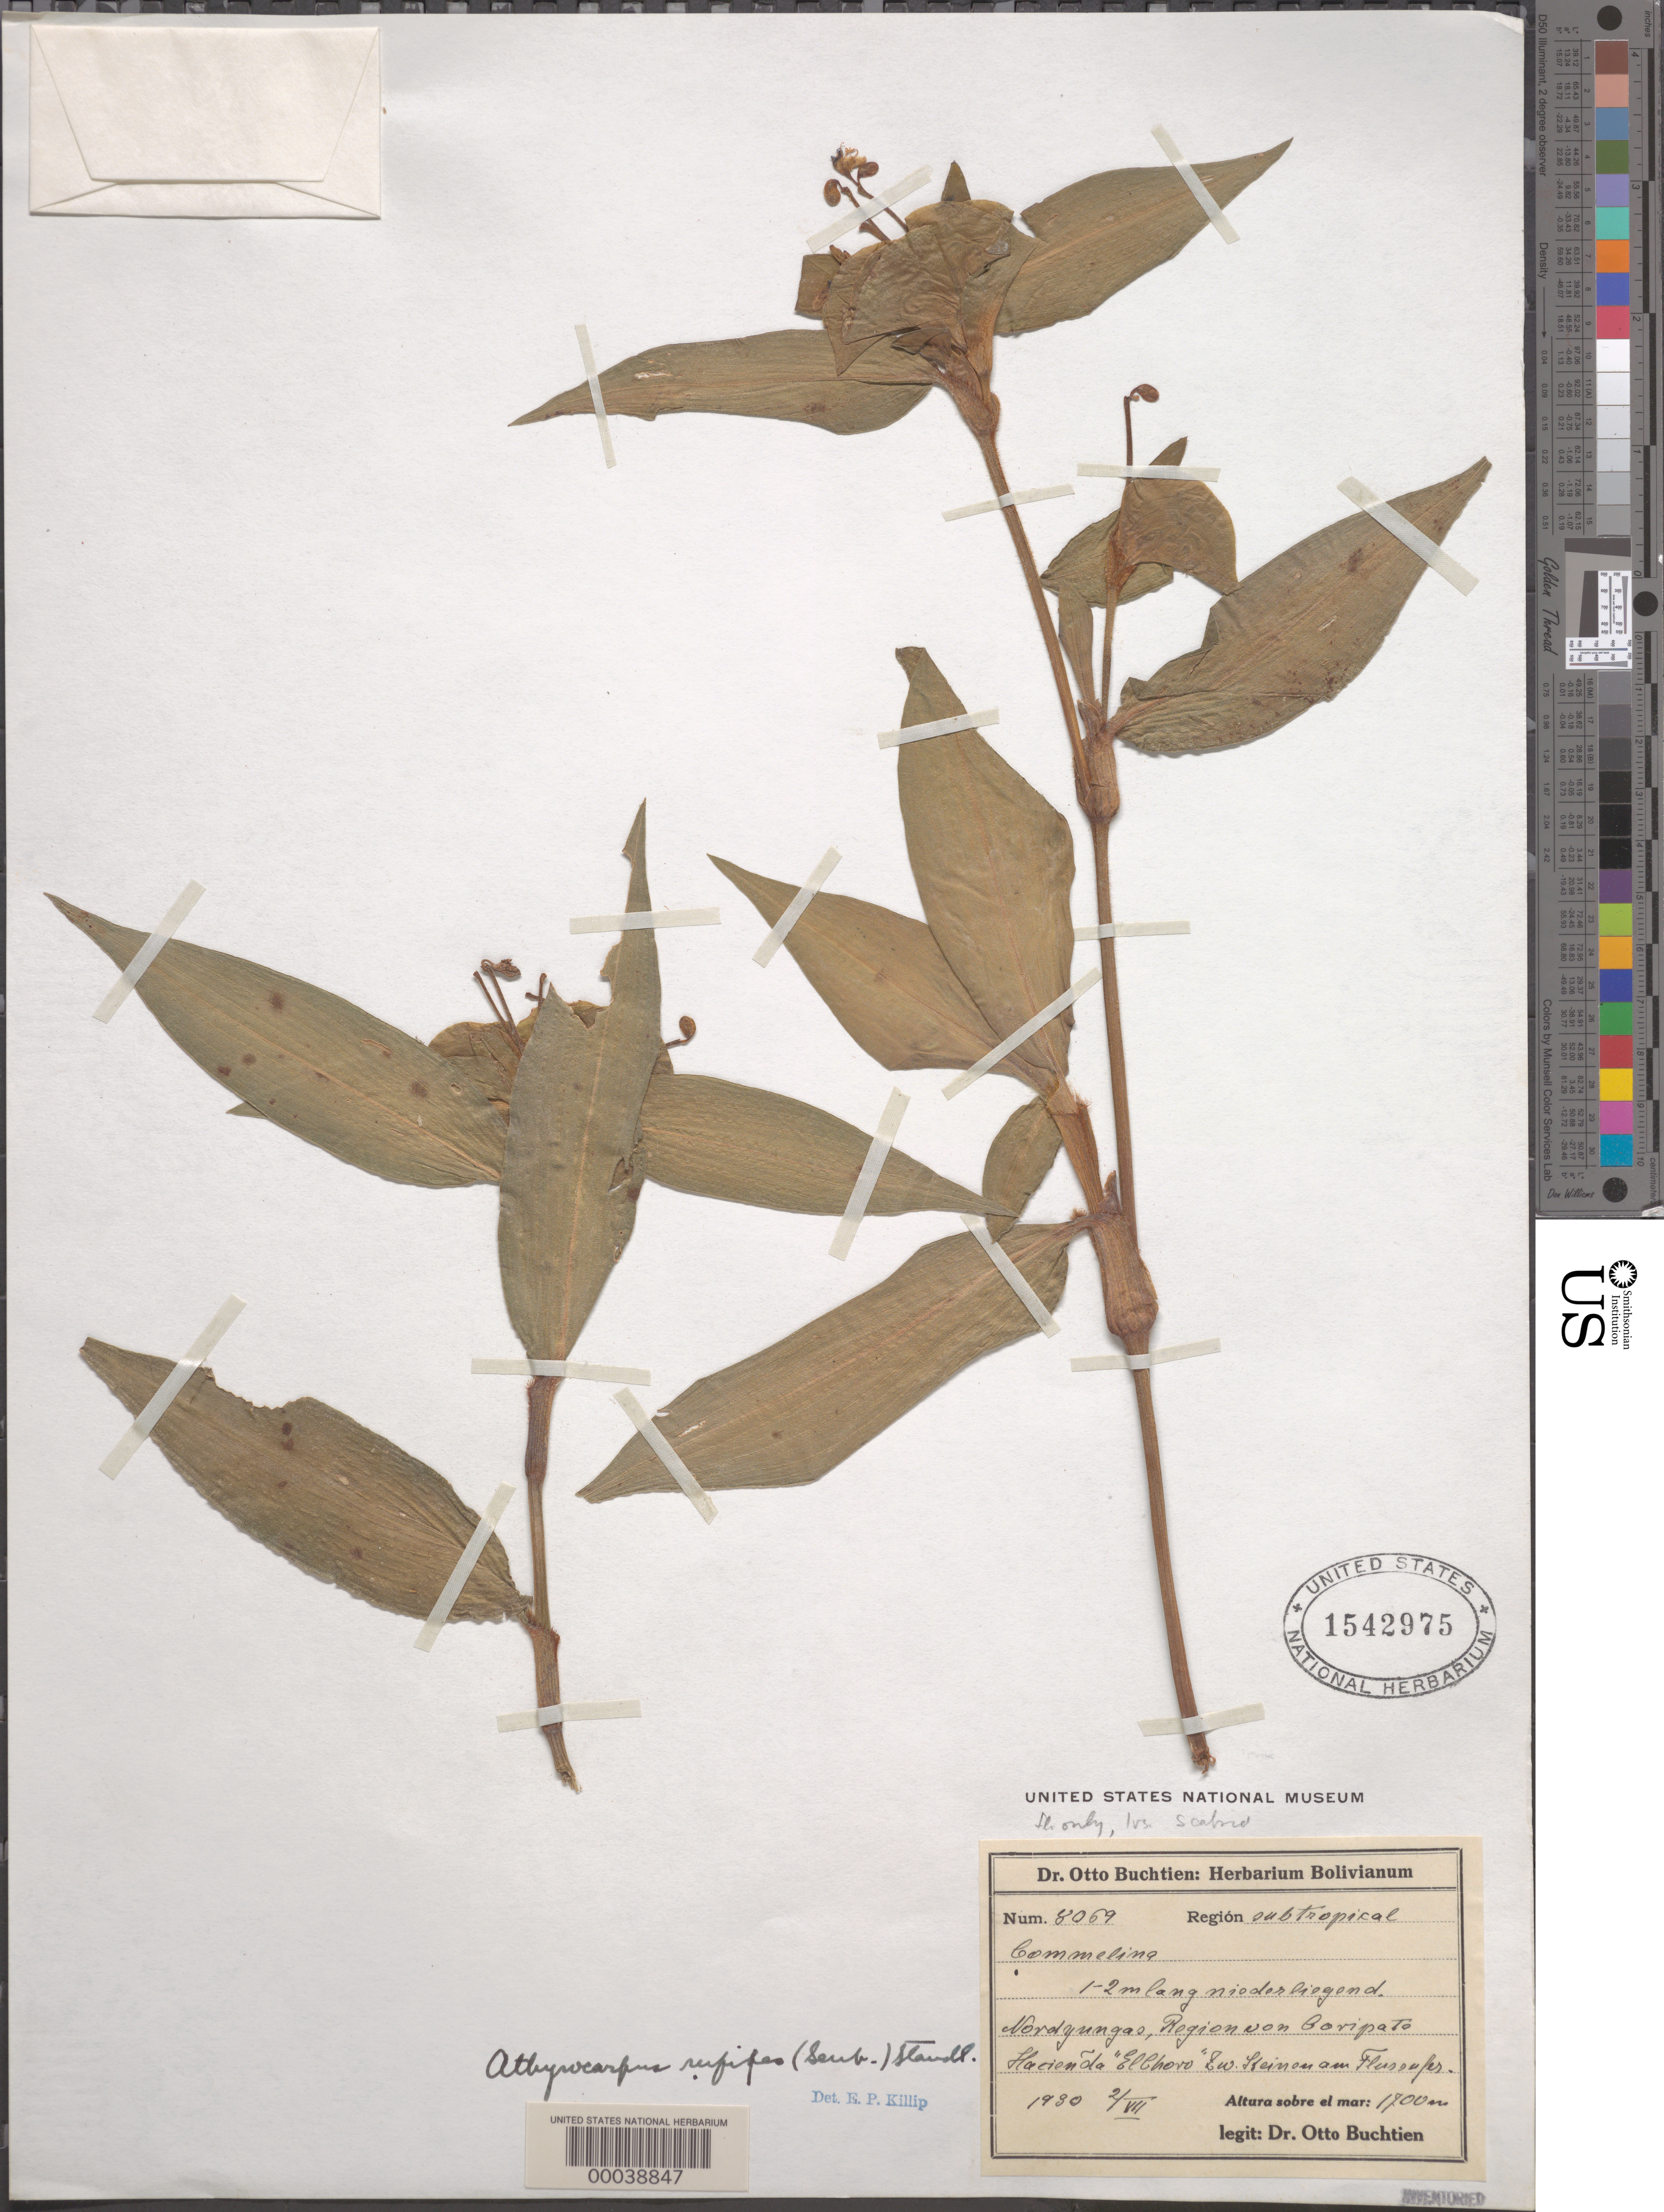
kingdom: Plantae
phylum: Tracheophyta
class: Liliopsida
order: Commelinales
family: Commelinaceae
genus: Commelina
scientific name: Commelina obliqua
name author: Vahl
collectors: O. Buchtien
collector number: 8069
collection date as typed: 02 Aug 1930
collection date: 1930-08-02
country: Bolivia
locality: N Yungas; region Covipata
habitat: Subtropical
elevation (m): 1100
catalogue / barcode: US 1542975